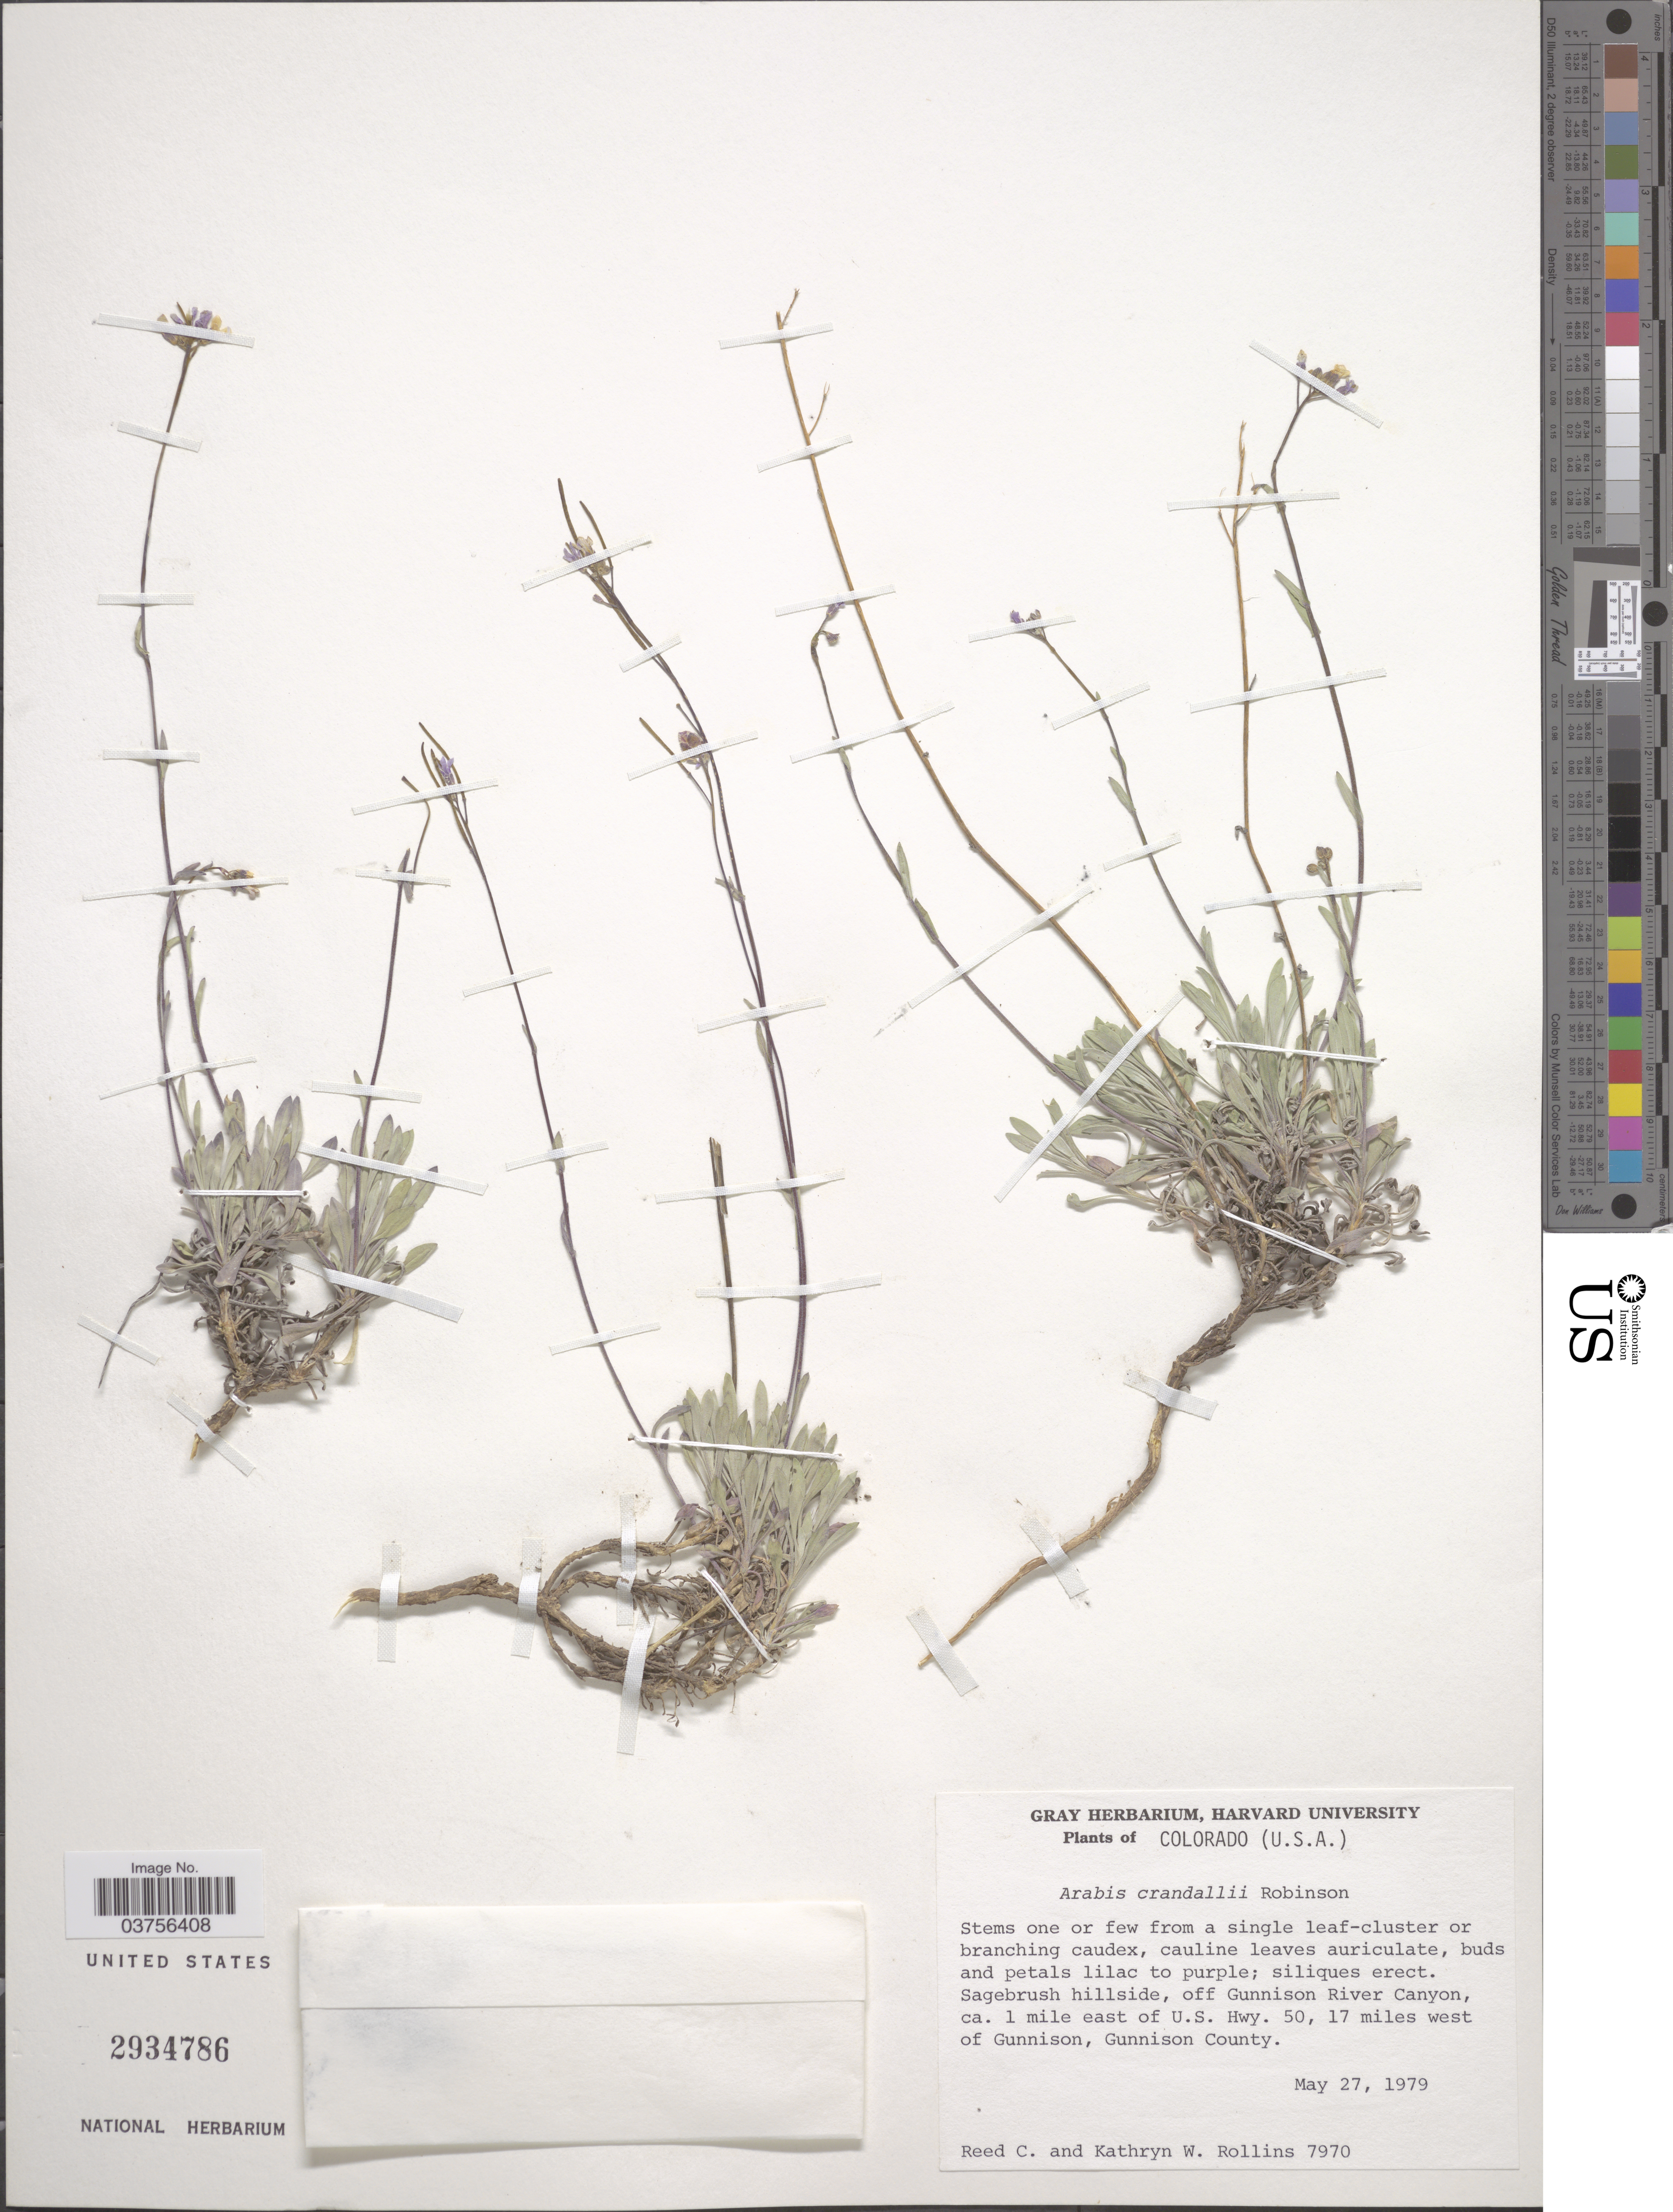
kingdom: Plantae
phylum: Tracheophyta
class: Magnoliopsida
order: Brassicales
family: Brassicaceae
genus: Arabis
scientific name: Arabis crandallii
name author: B.L. Rob.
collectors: R. C. Rollins & K. W. Rollins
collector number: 7970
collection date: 1979-05-27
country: United States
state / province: Colorado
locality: Off Gunnison River Canyon, ca. 1 mile east of U. S. Hwy. 50, 17 miles west of Gunnison, Gunnison County.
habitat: sagebrush hillside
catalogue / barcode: US 2934786